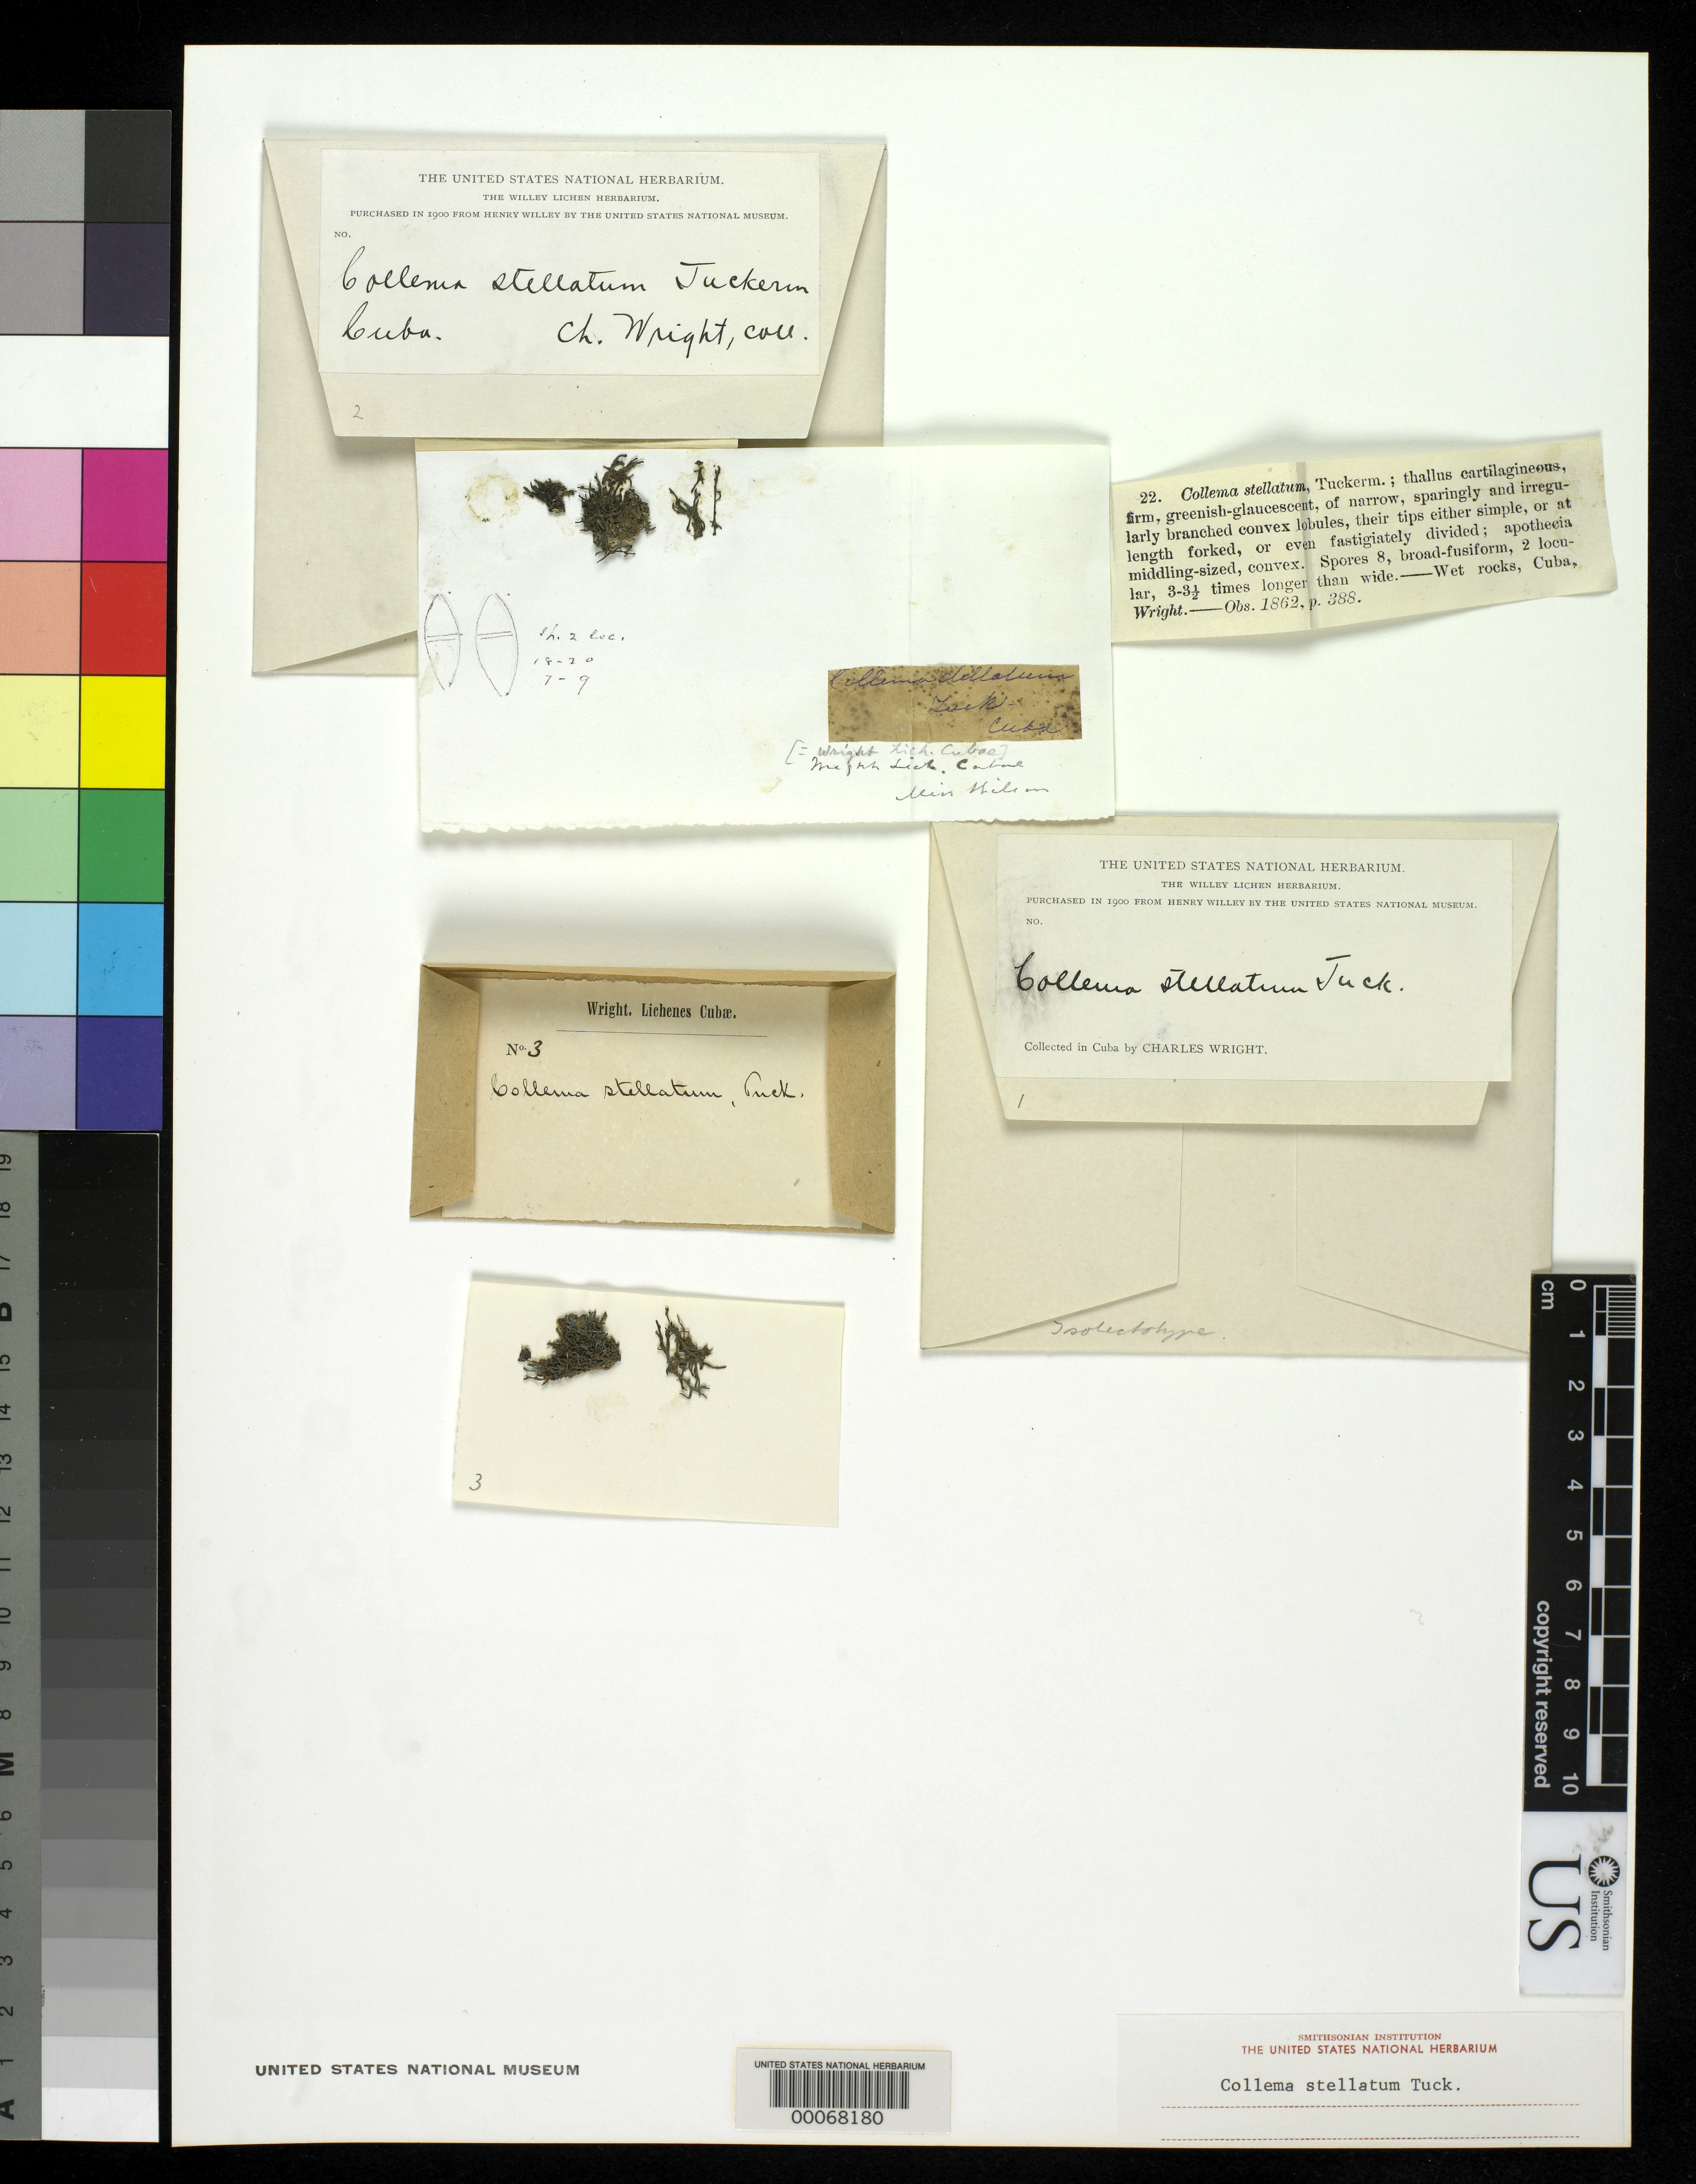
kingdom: Fungi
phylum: Ascomycota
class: Lecanoromycetes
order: Peltigerales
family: Collemataceae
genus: Collema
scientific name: Collema stellatum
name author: Tuck.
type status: Isotype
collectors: C. Wright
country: Cuba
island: Greater Antilles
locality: La Perla.